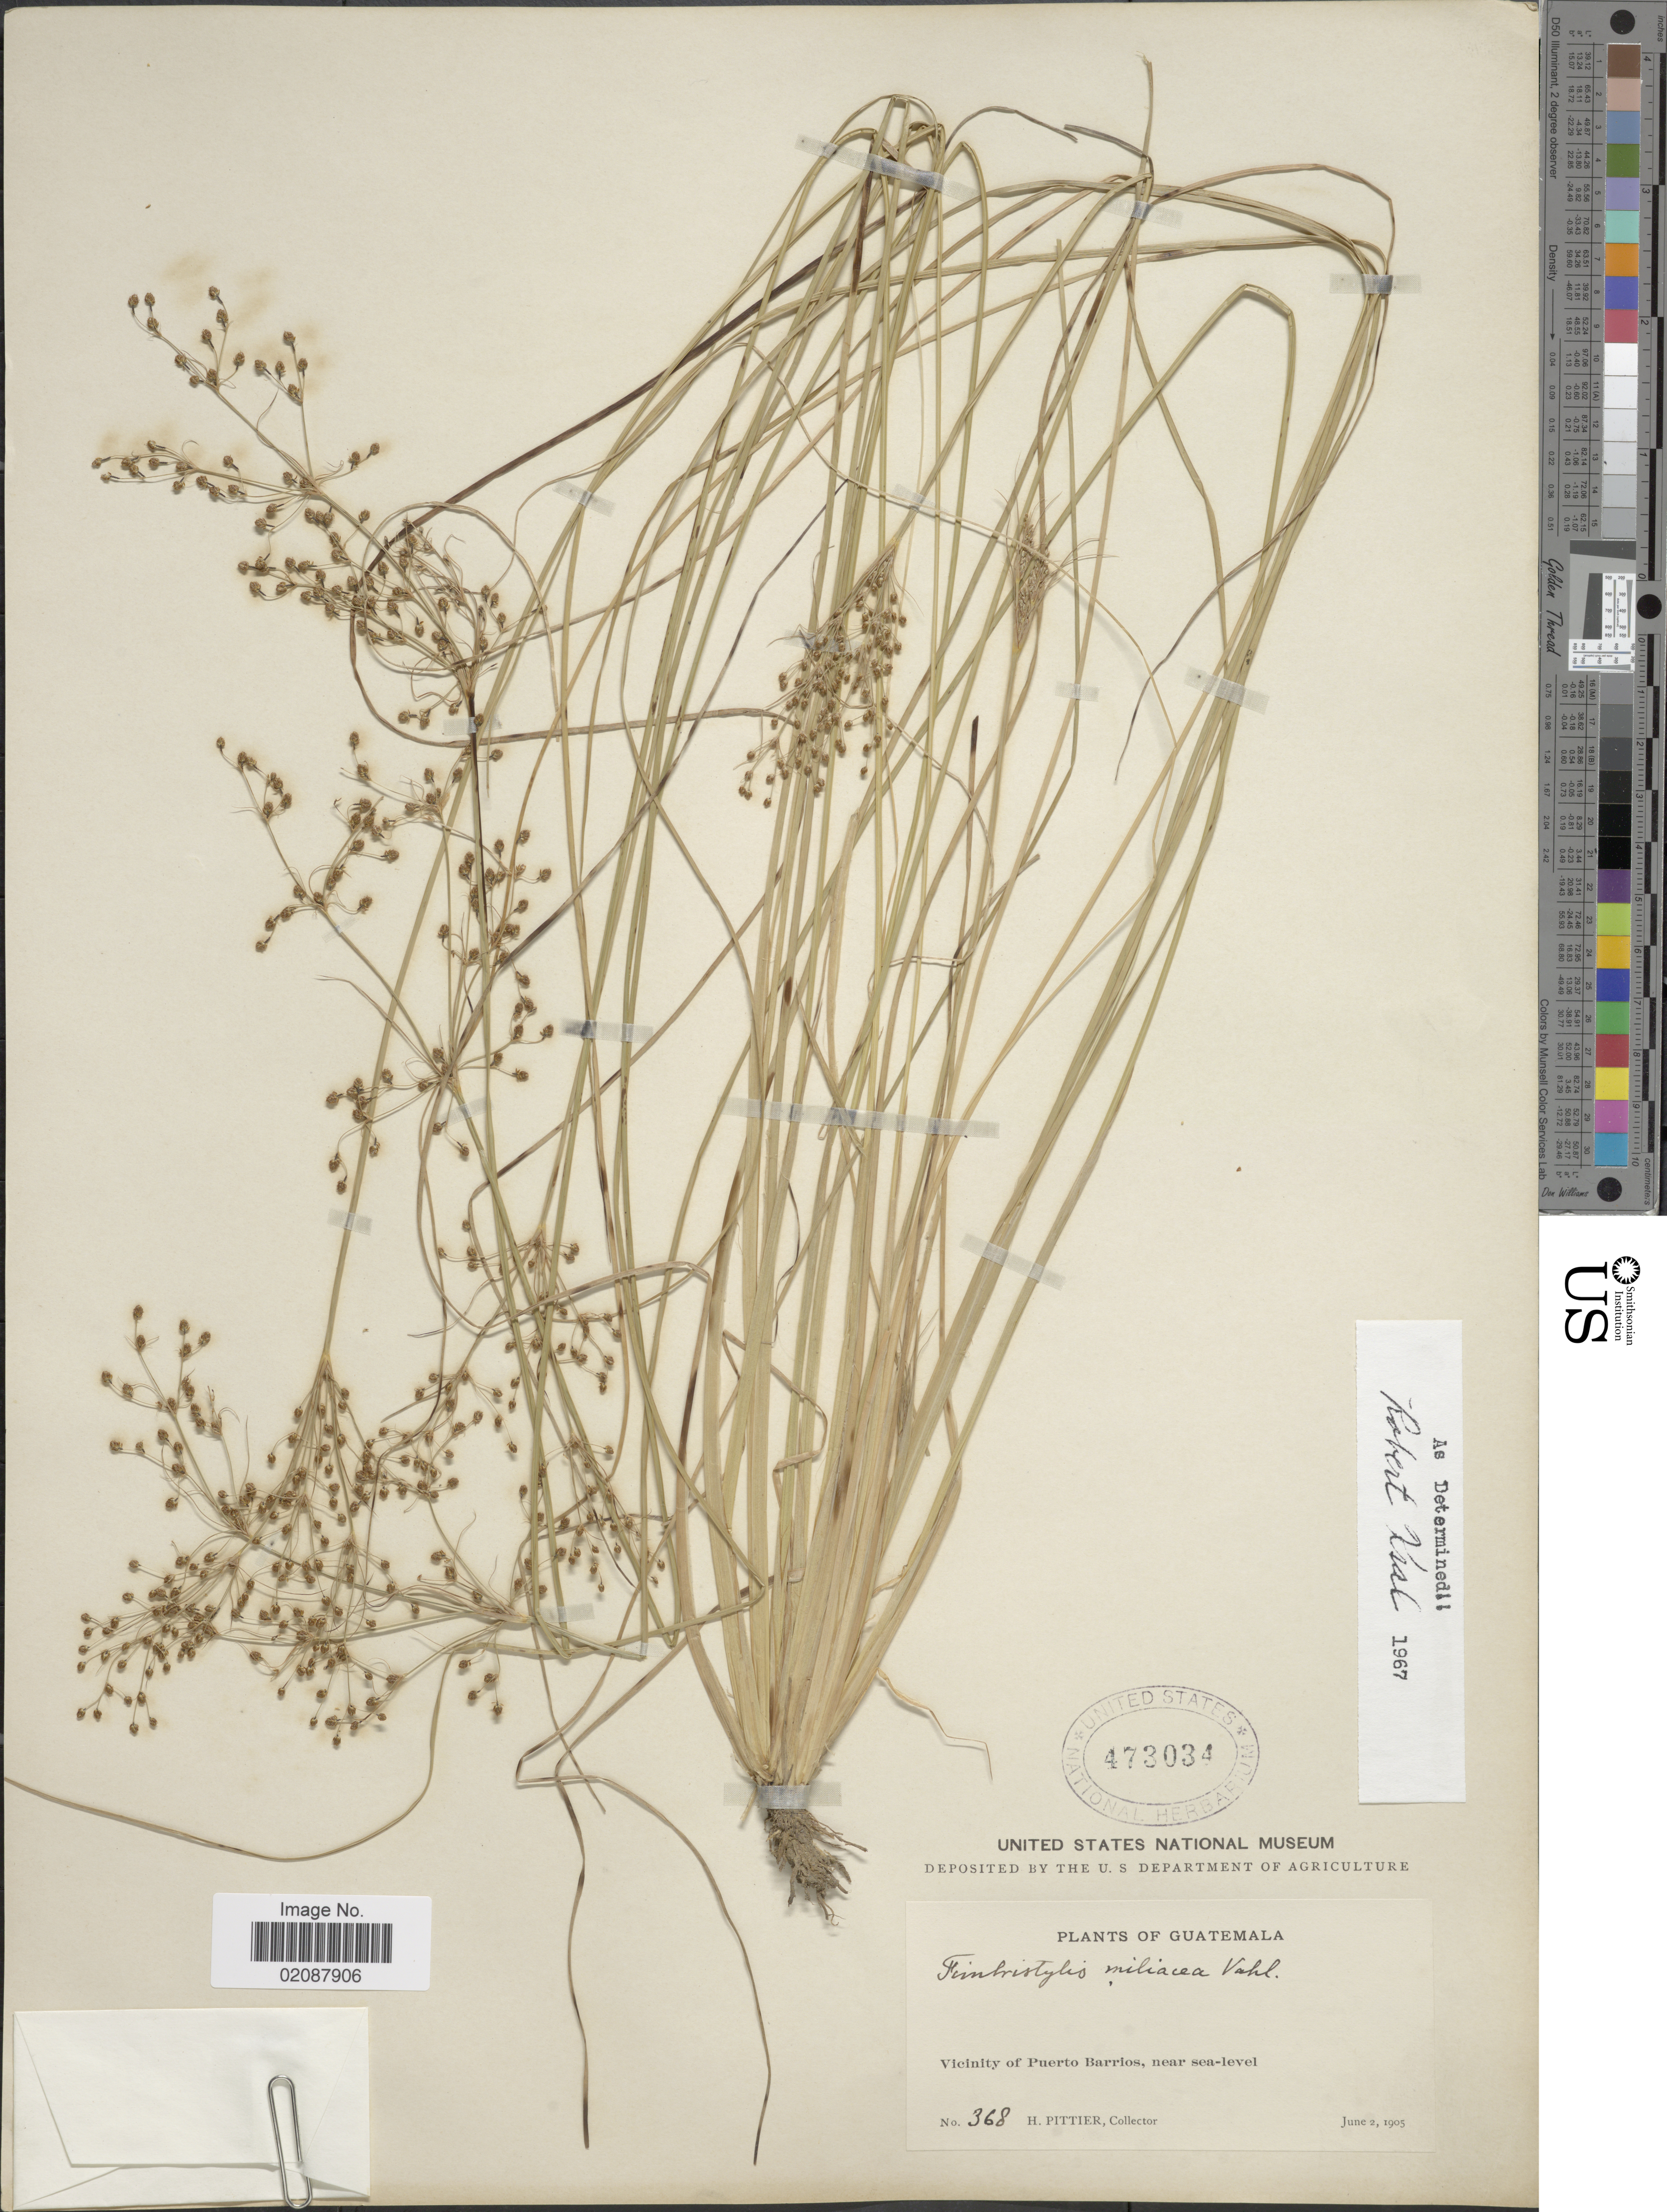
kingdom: Plantae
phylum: Tracheophyta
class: Liliopsida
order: Poales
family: Cyperaceae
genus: Fimbristylis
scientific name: Fimbristylis littoralis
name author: Gaudich.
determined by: Strong, M. T., (US), Smithsonian Institution - National Museum of Natural History (UNITED STATES)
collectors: H. F. Pittier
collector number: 368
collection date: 1905-06-02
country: Guatemala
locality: Vicinity of Puerto Barrios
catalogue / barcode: US 473034